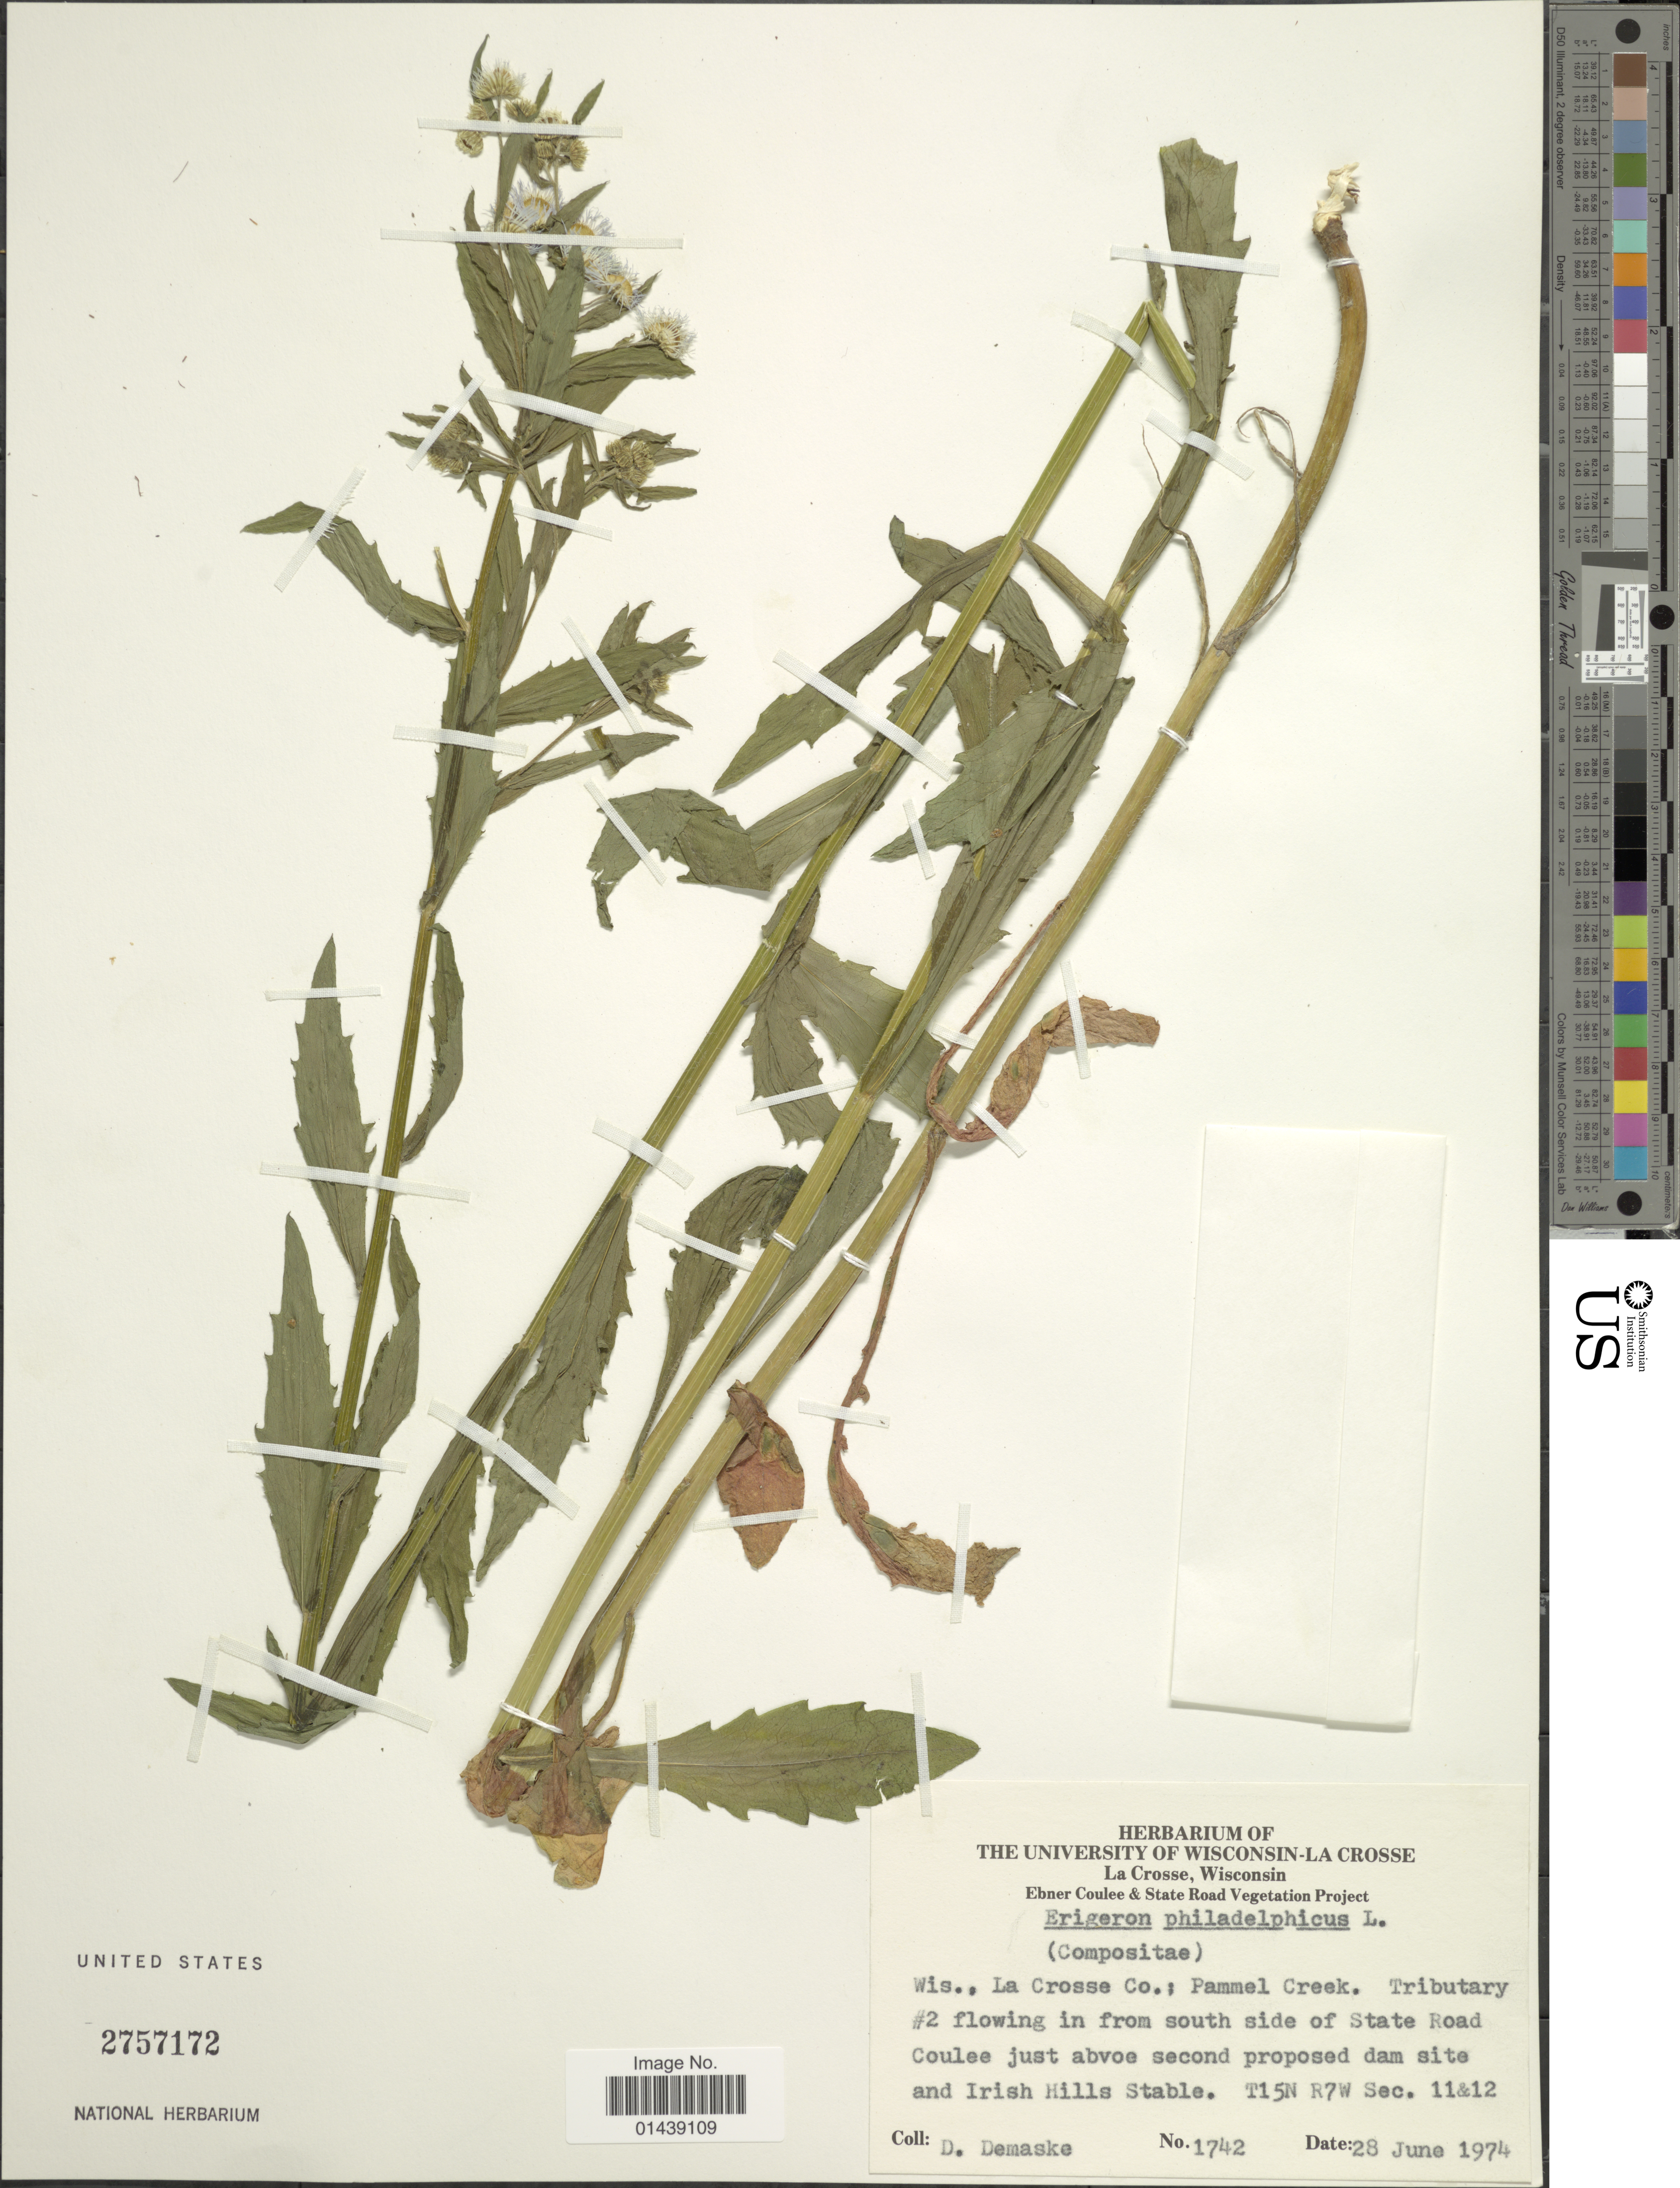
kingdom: Plantae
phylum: Tracheophyta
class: Magnoliopsida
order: Asterales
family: Asteraceae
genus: Erigeron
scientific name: Erigeron philadelphicus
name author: L.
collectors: D. Demaske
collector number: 1742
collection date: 1974-06-28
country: United States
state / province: Wisconsin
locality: La Crosse Co.; Pammel Creek. Tributary #2 flowing in from south side of State Road Coulee just above second proposed dam site and Irish Hills Stable. T15N R7W Sec. 11&12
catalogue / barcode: US 2757172